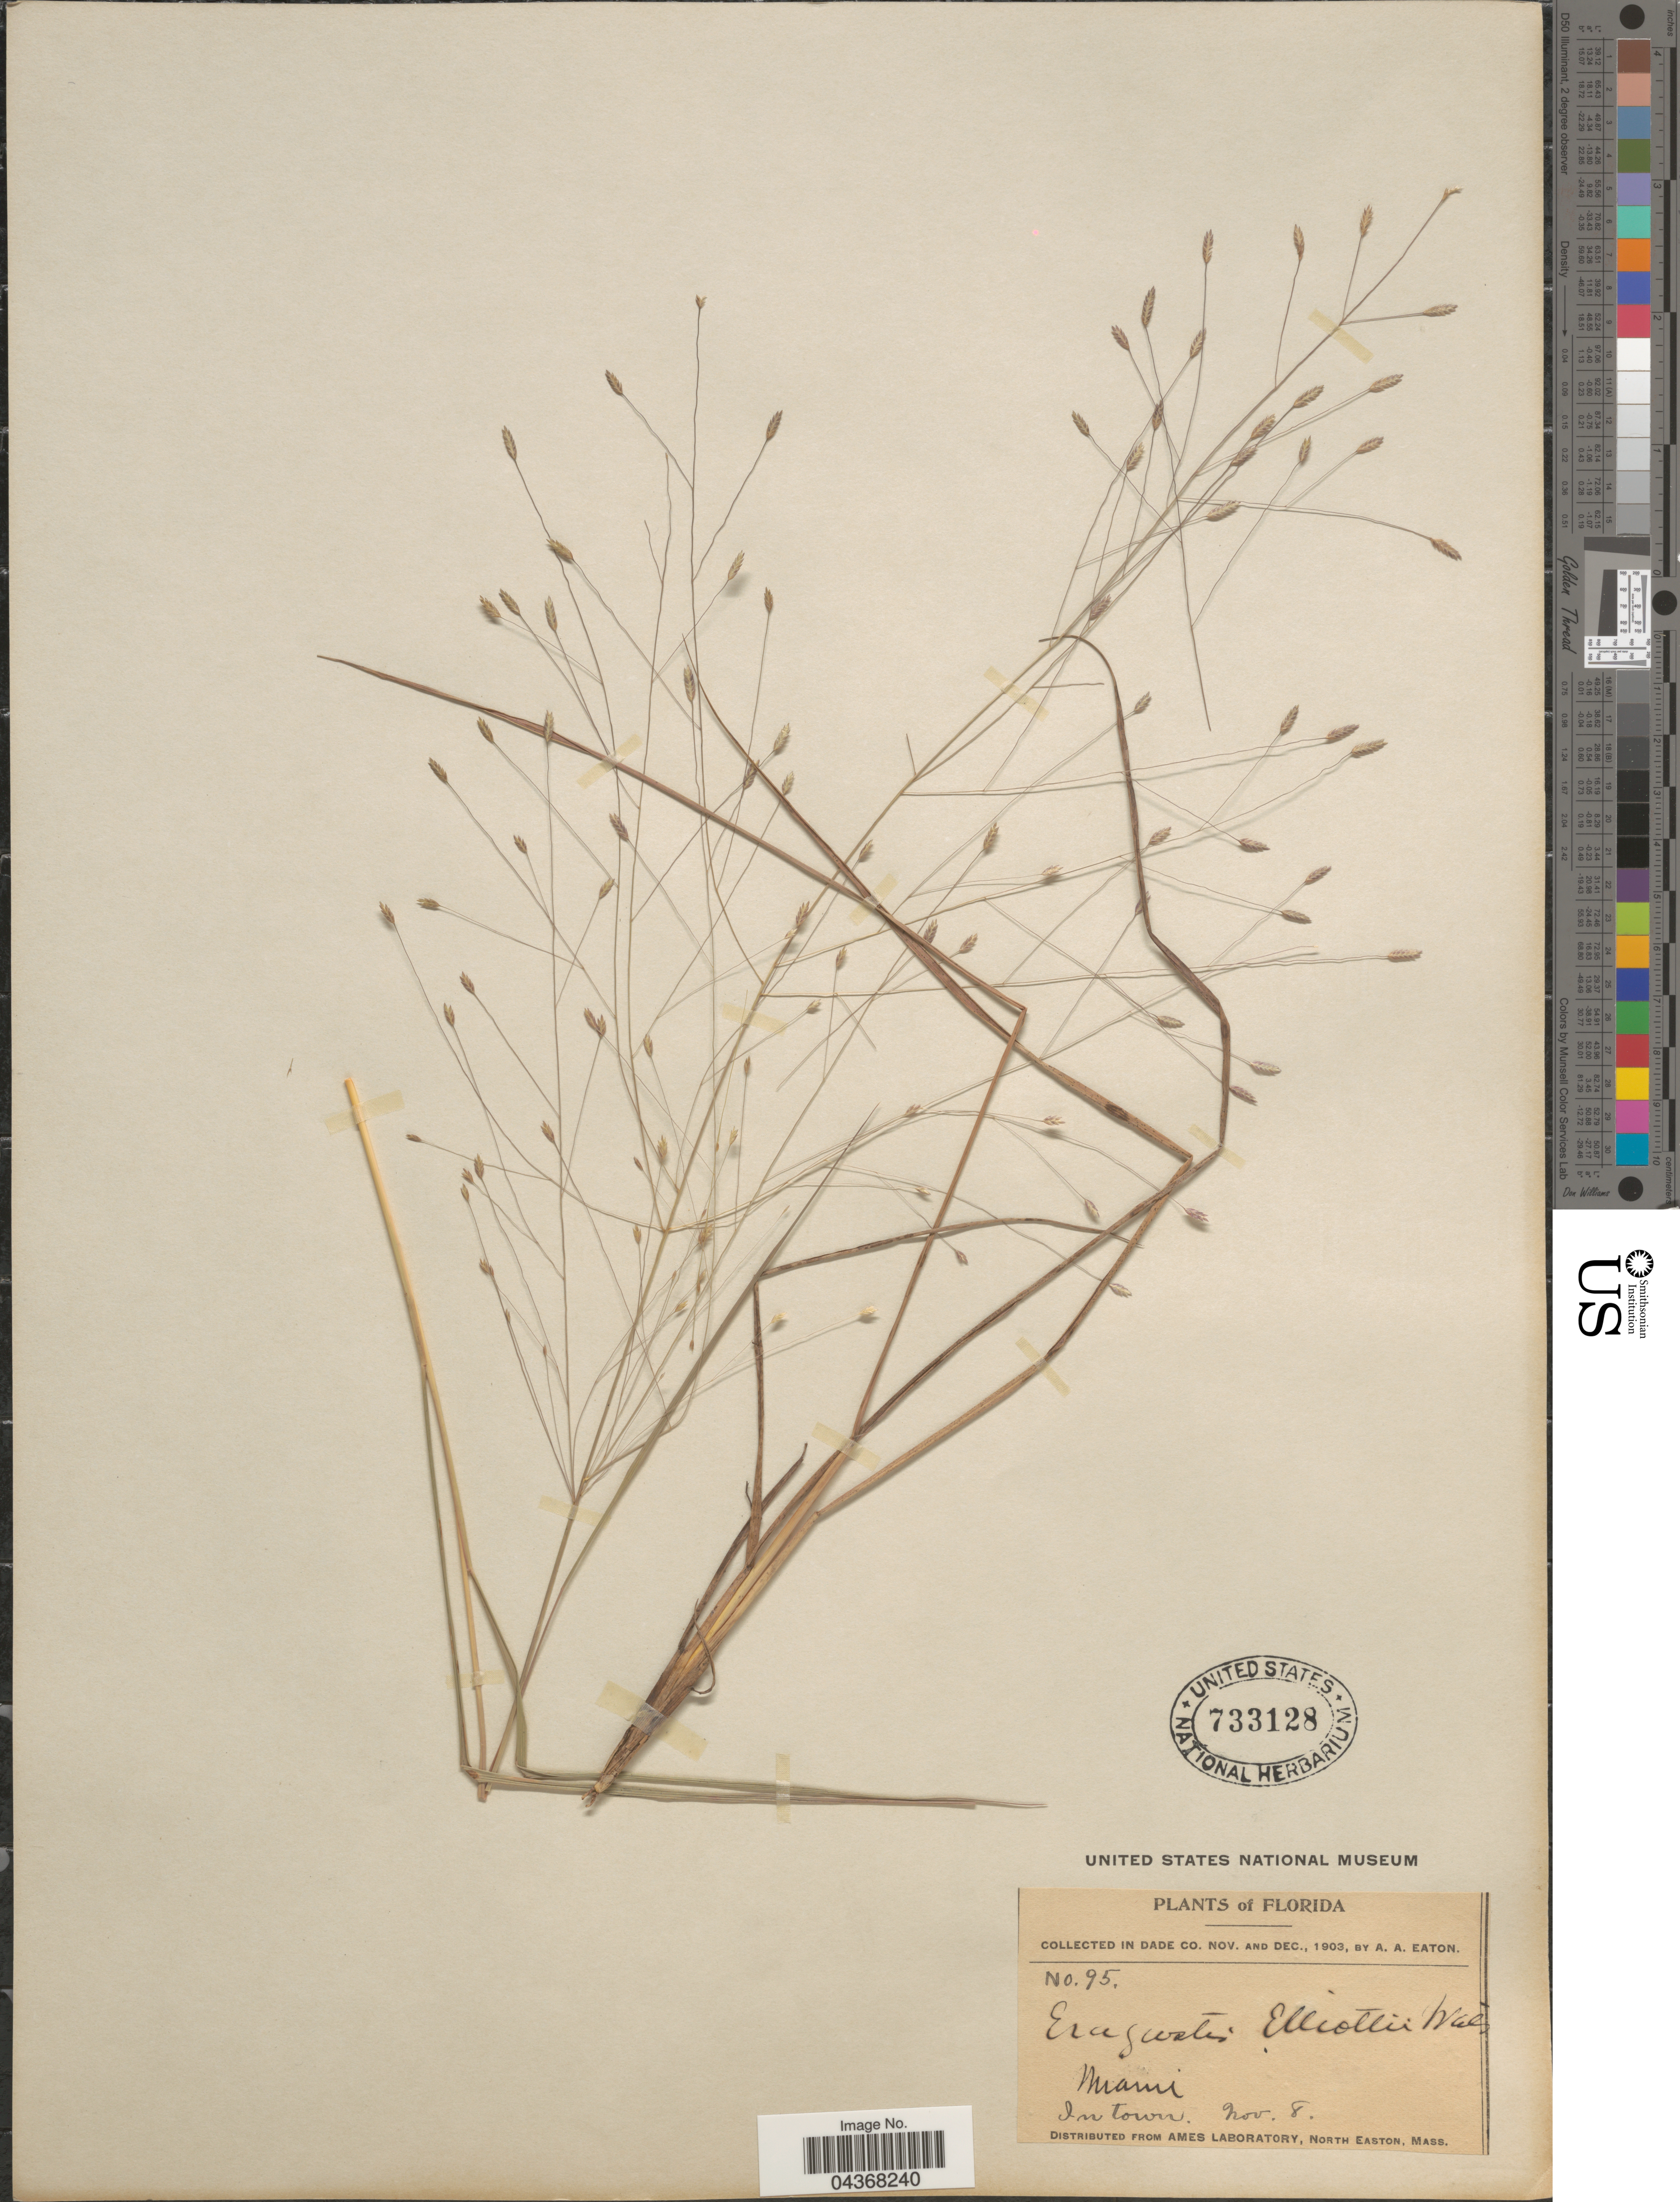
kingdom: Plantae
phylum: Tracheophyta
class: Liliopsida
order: Poales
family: Poaceae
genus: Eragrostis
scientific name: Eragrostis elliottii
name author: S. Watson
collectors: A. A. Eaton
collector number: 95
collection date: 1903-11-08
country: United States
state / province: Florida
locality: In Dade Co. Miami. In town.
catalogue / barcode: US 733128